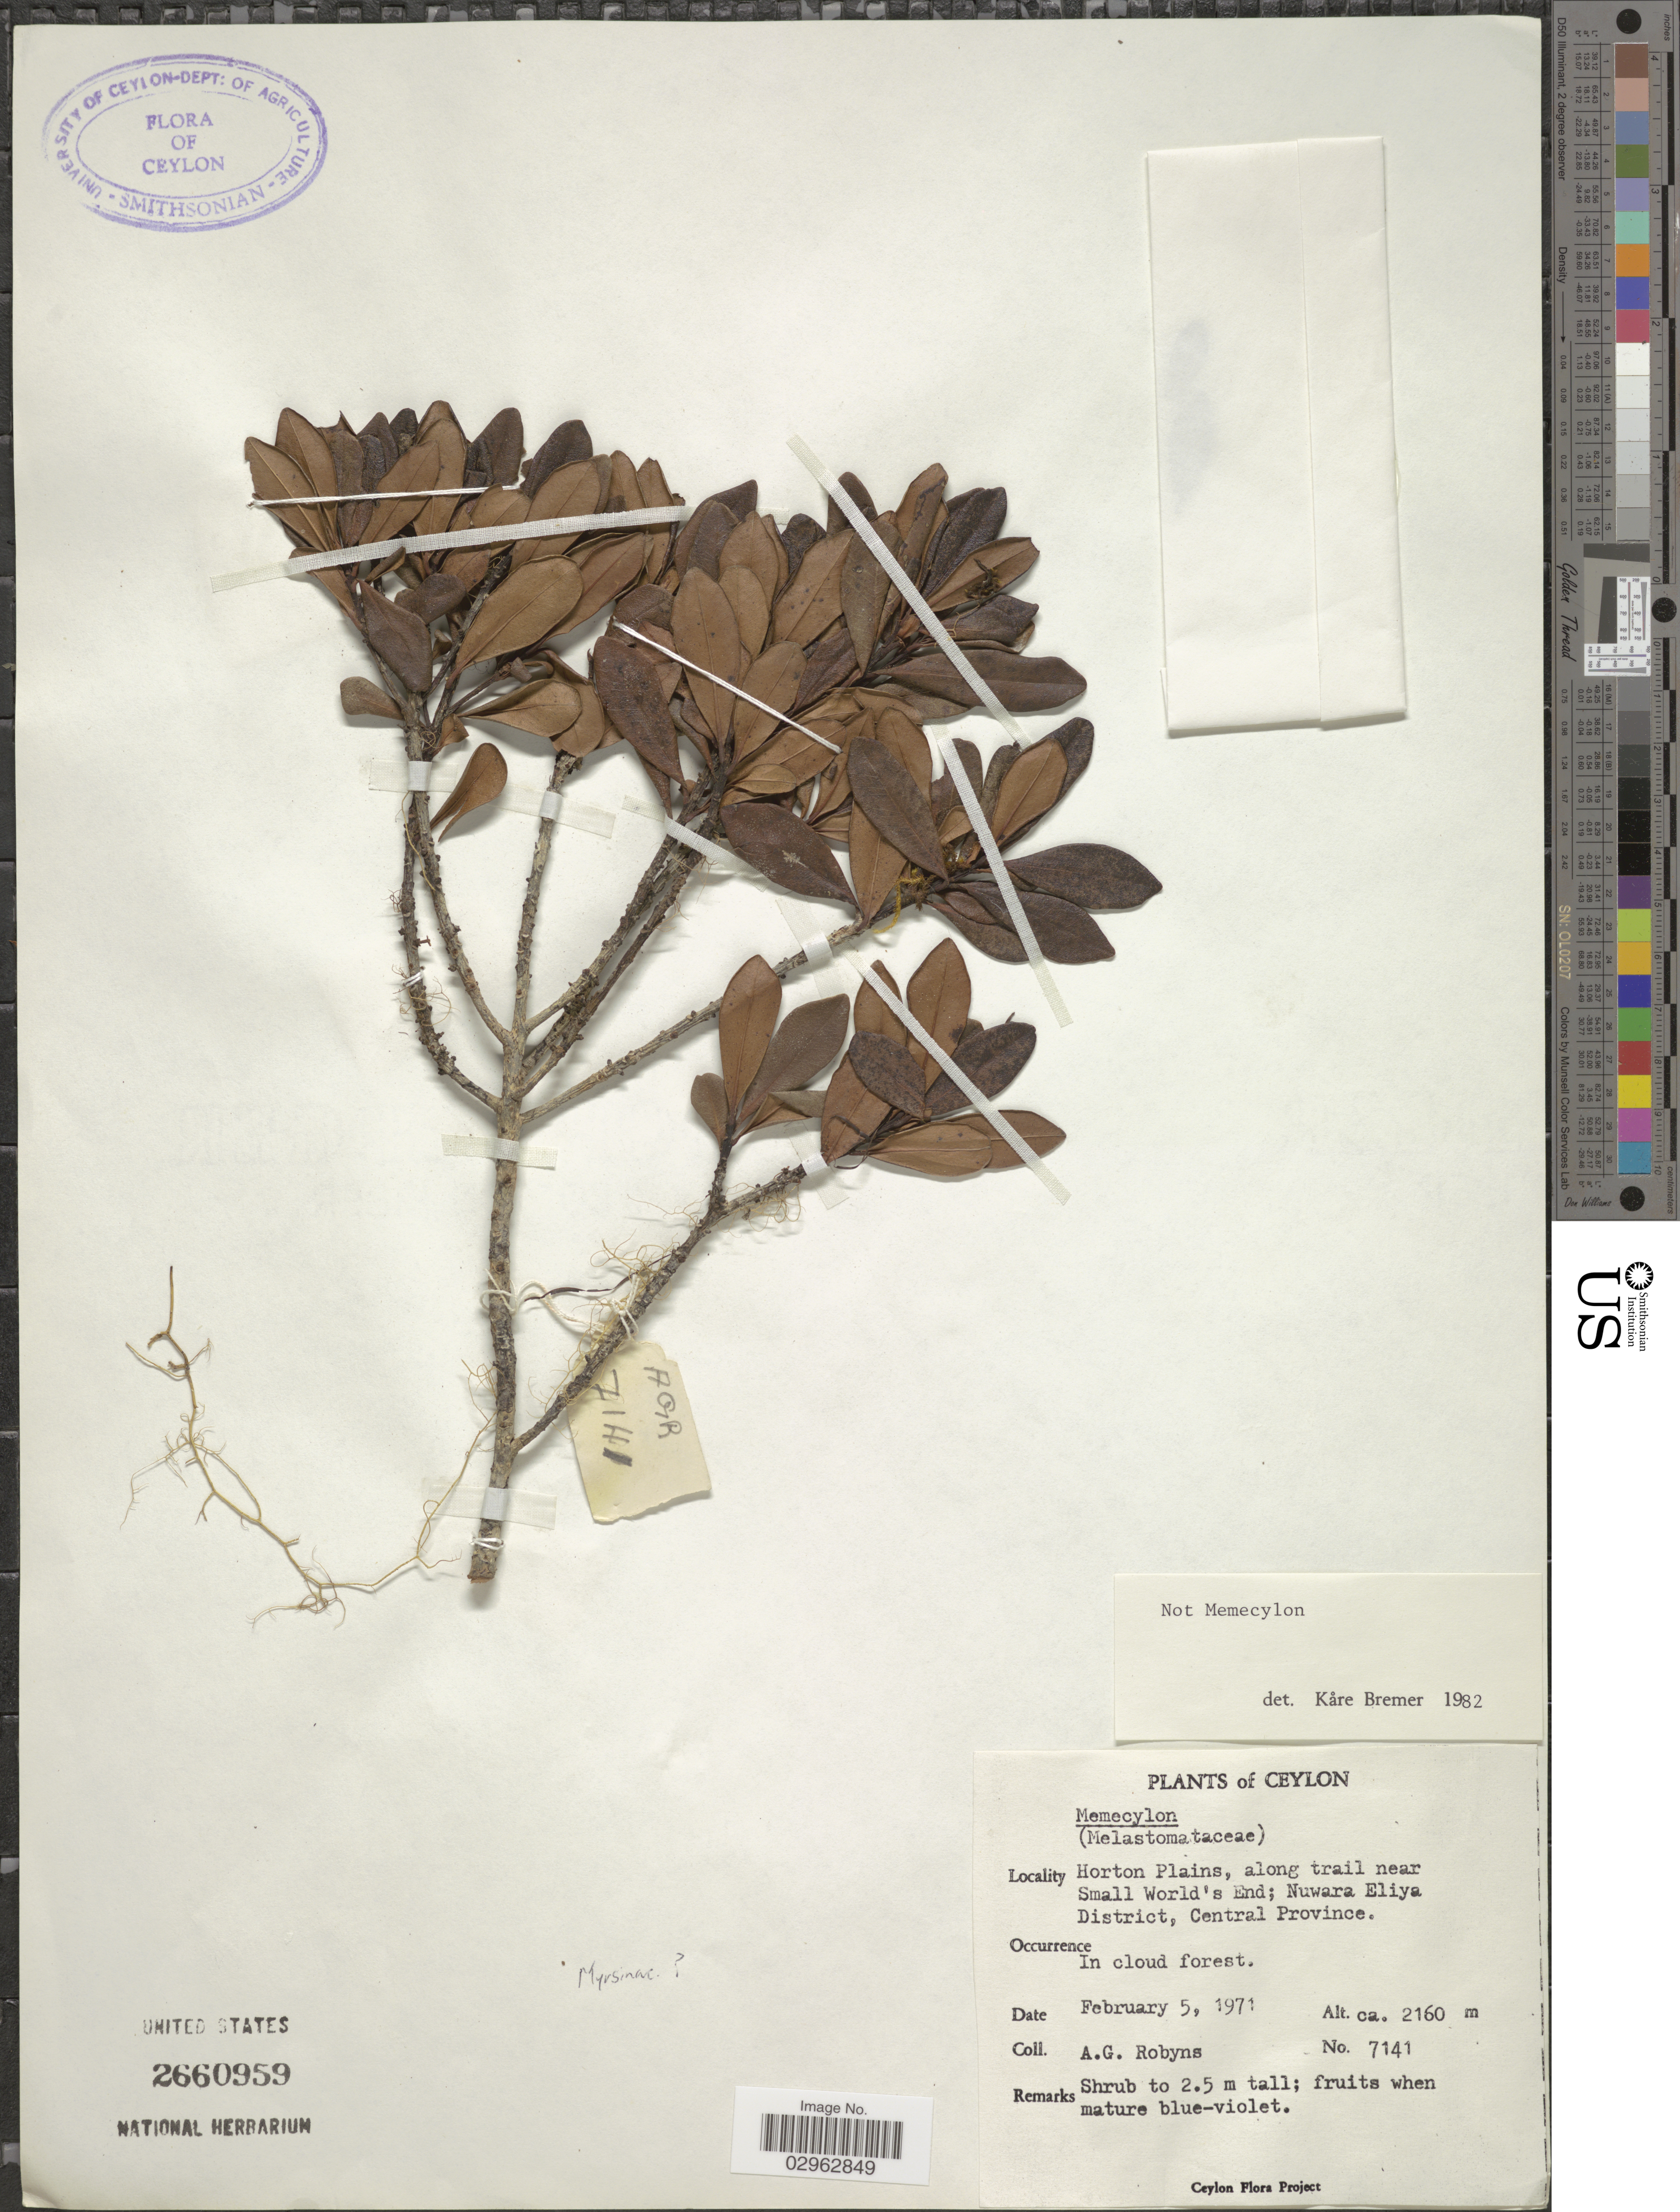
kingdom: Plantae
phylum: Tracheophyta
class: Magnoliopsida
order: Malpighiales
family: Clusiaceae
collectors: A. Robyns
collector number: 7141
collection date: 1971-02-05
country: Sri Lanka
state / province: Central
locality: Ceylon. Horton Plains, along trail near Small World's End; Nuwara Eliya District.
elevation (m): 2160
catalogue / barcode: US 2660959